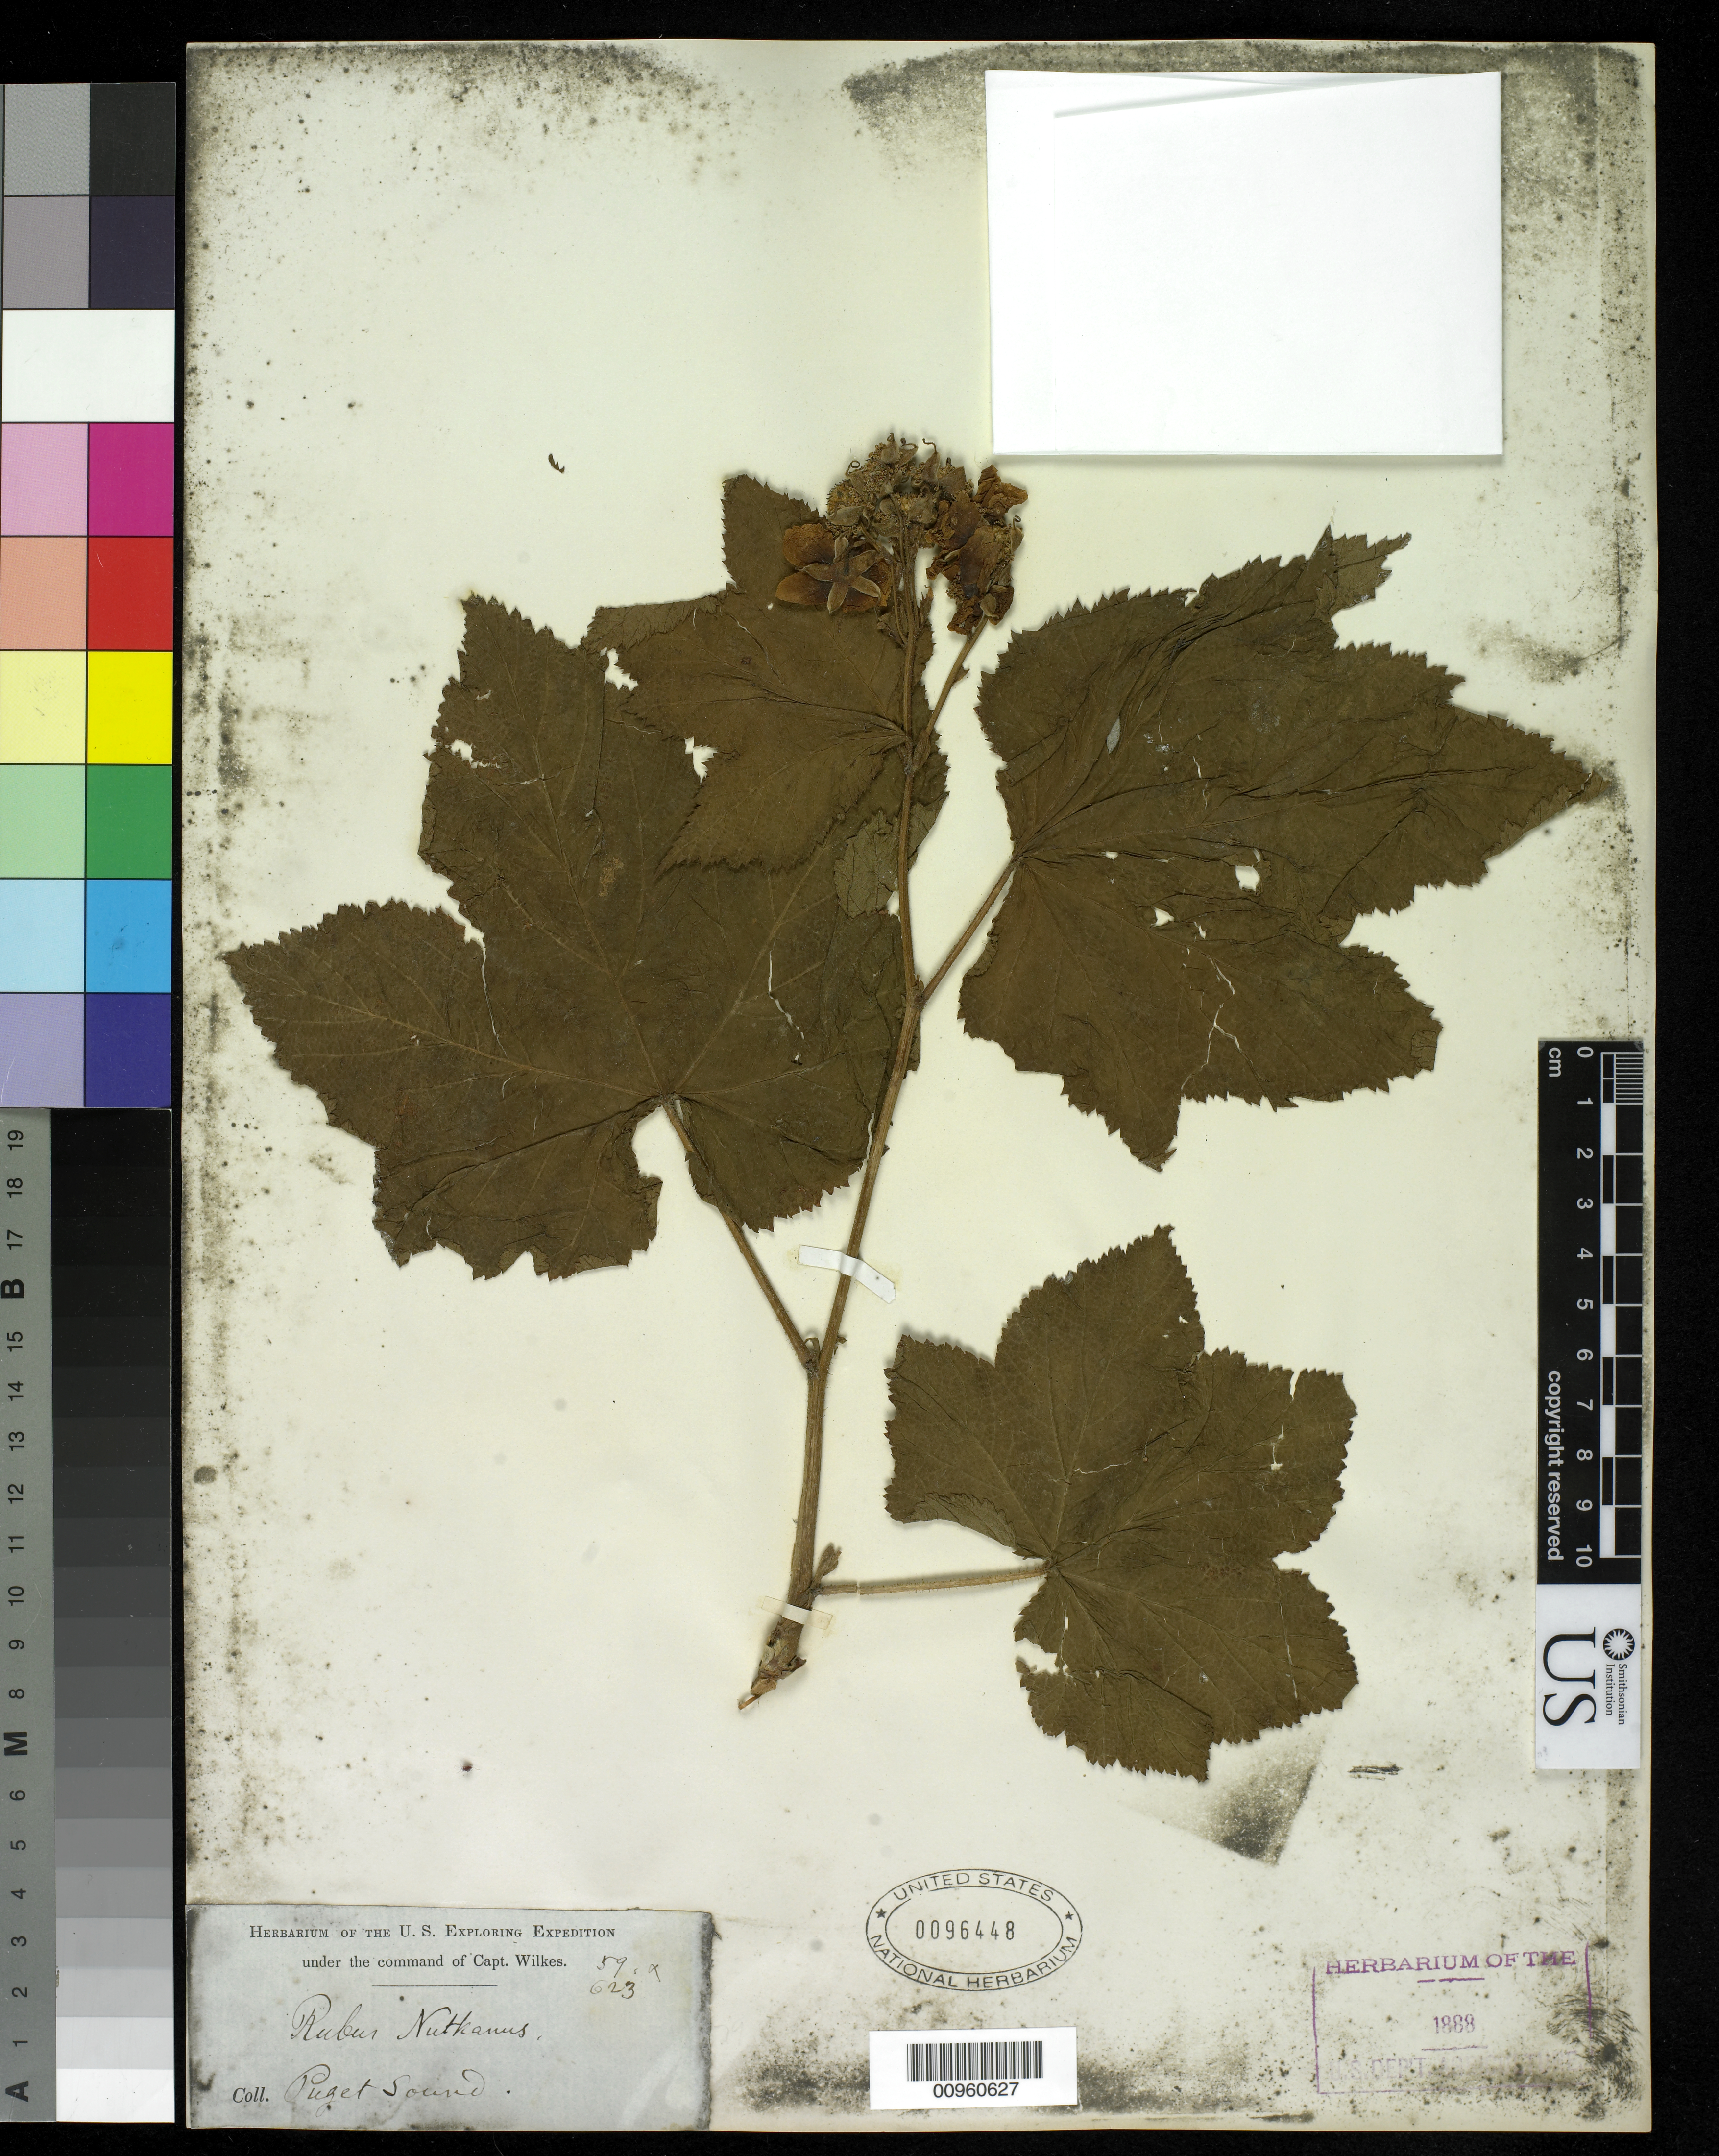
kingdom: Plantae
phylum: Tracheophyta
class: Magnoliopsida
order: Rosales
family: Rosaceae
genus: Rubus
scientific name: Rubus parviflorus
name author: Nutt.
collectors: Wilkes Explor. Exped.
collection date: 1838/1842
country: United States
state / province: Washington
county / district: King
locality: Puget Sound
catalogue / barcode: US 96448